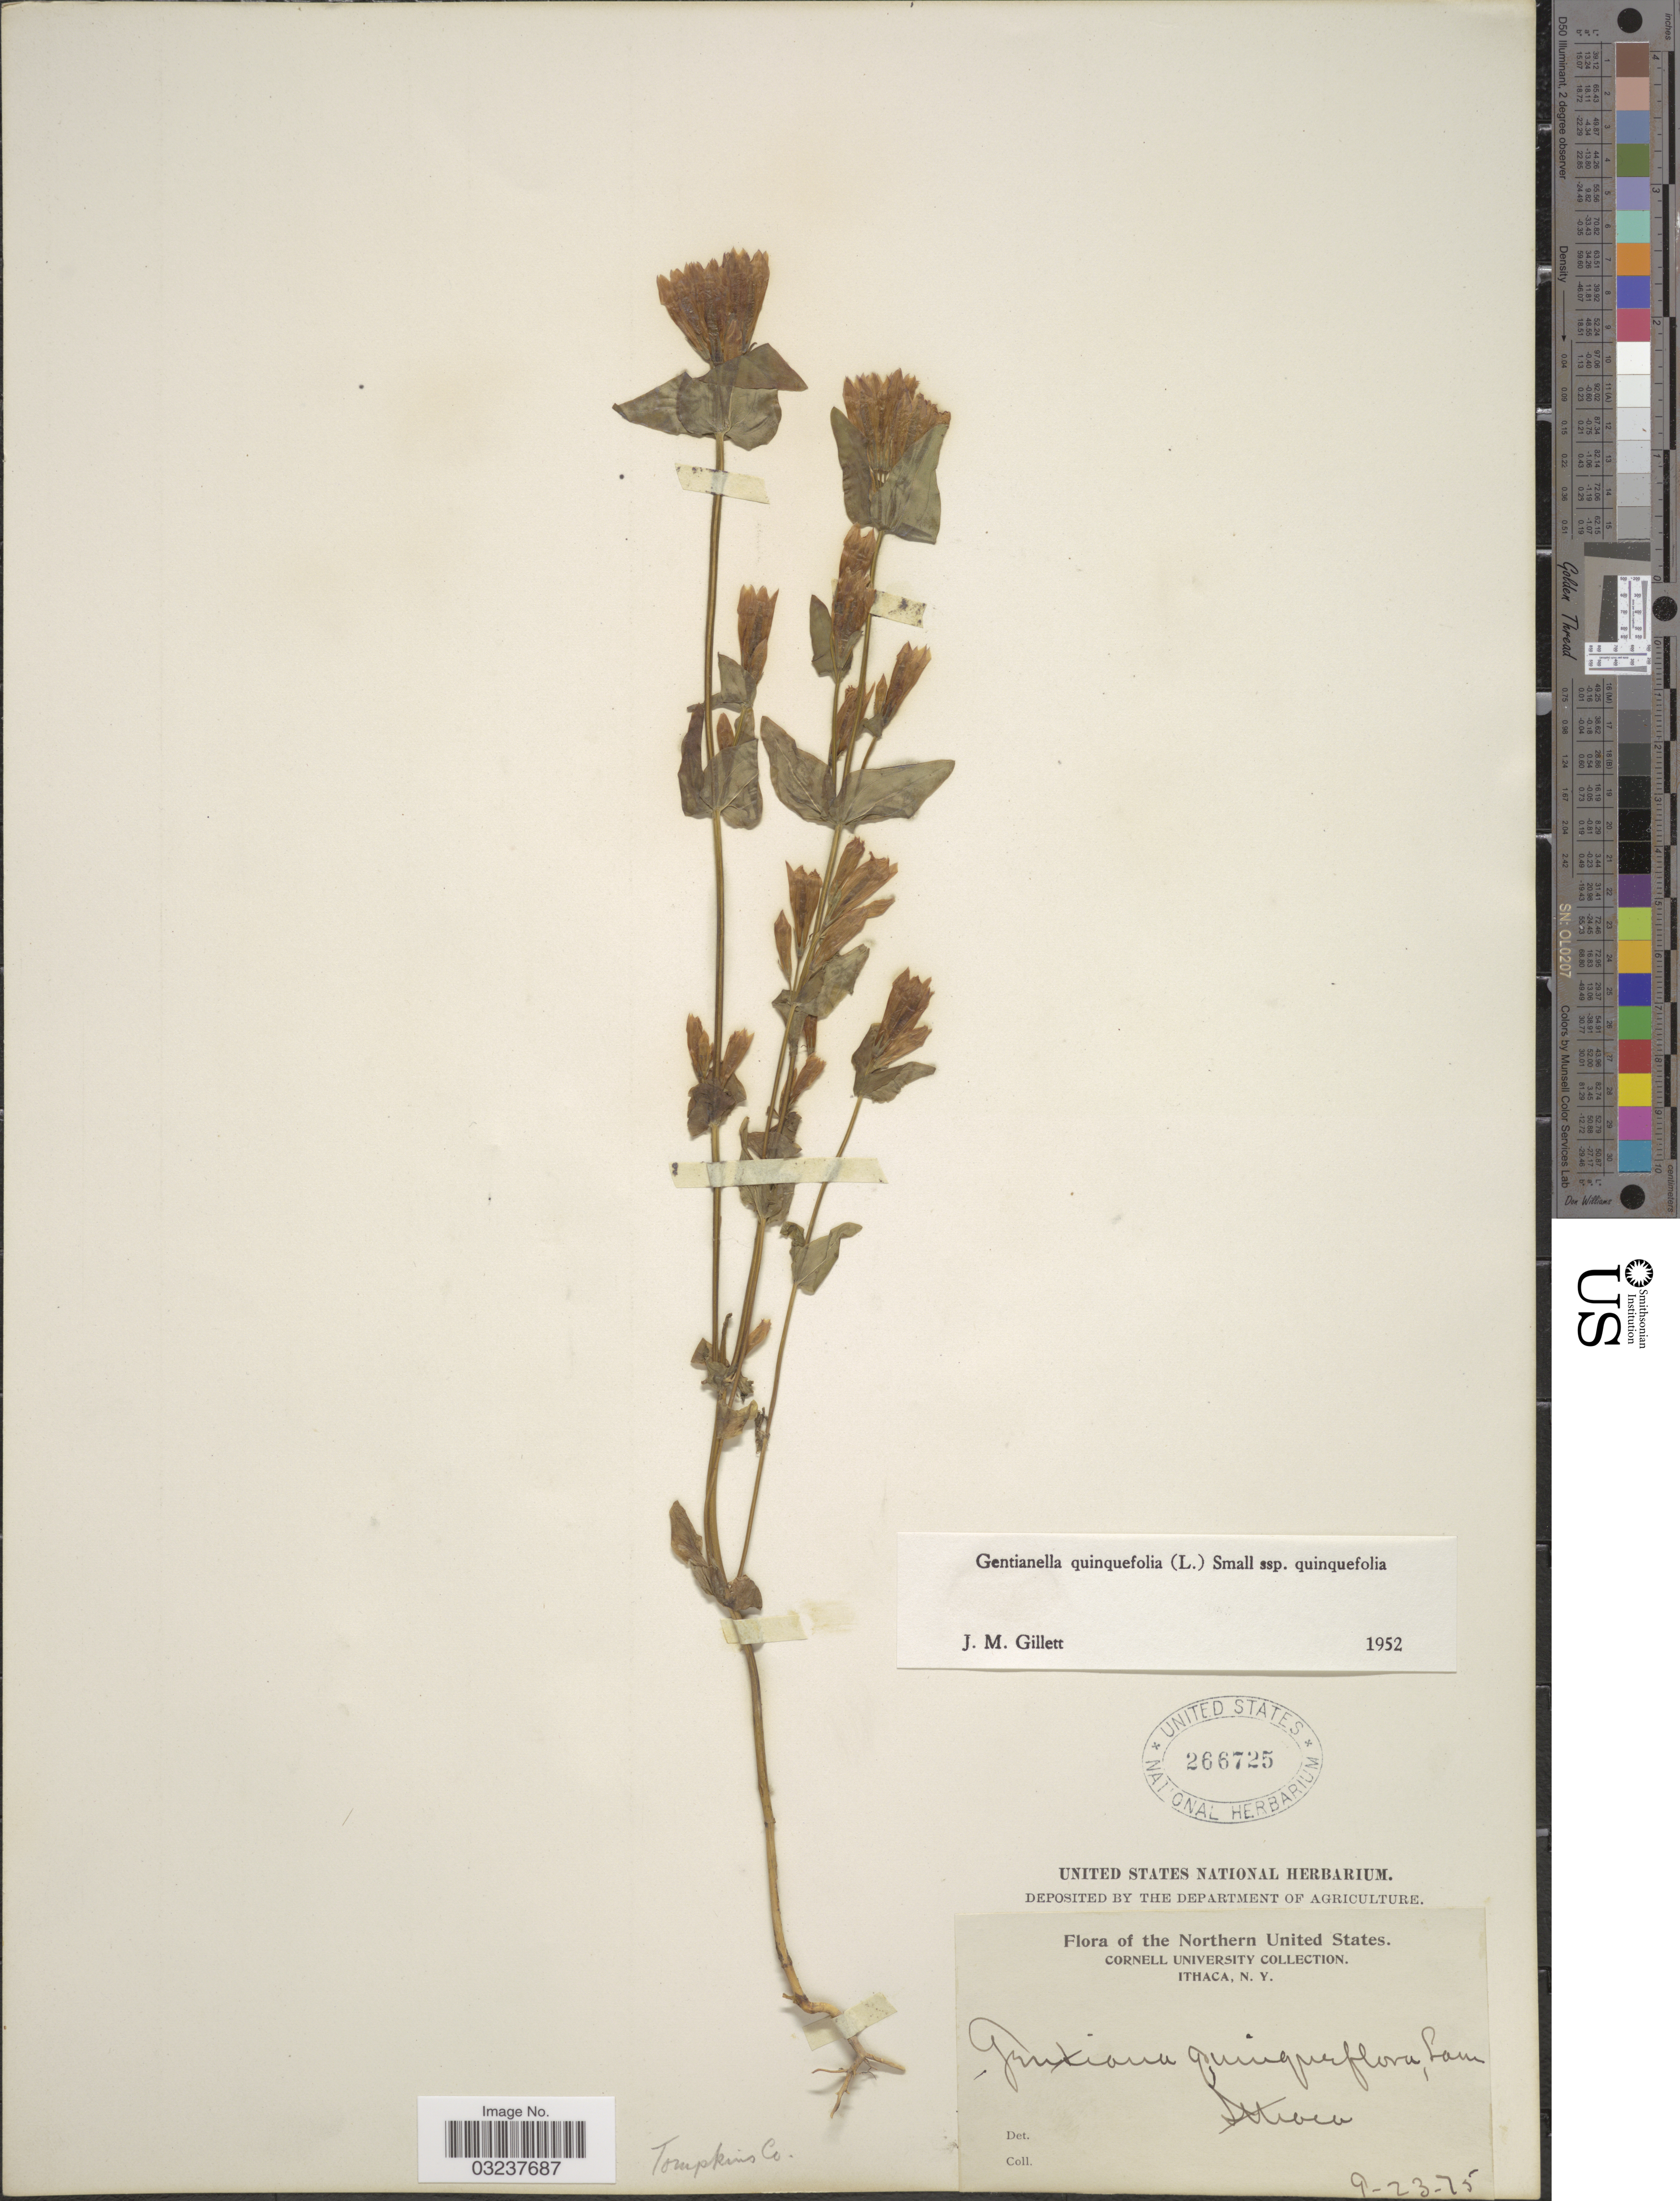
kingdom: Plantae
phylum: Tracheophyta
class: Magnoliopsida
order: Gentianales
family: Gentianaceae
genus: Gentianella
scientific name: Gentianella quinquefolia subsp. quinquefolia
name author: (L.) Small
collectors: ex herb. United States National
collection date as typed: Transcribed d/m/y: 23/9/75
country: United States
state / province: New York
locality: Northern United States, Ithaca, Tompkins Co.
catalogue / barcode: US 266725